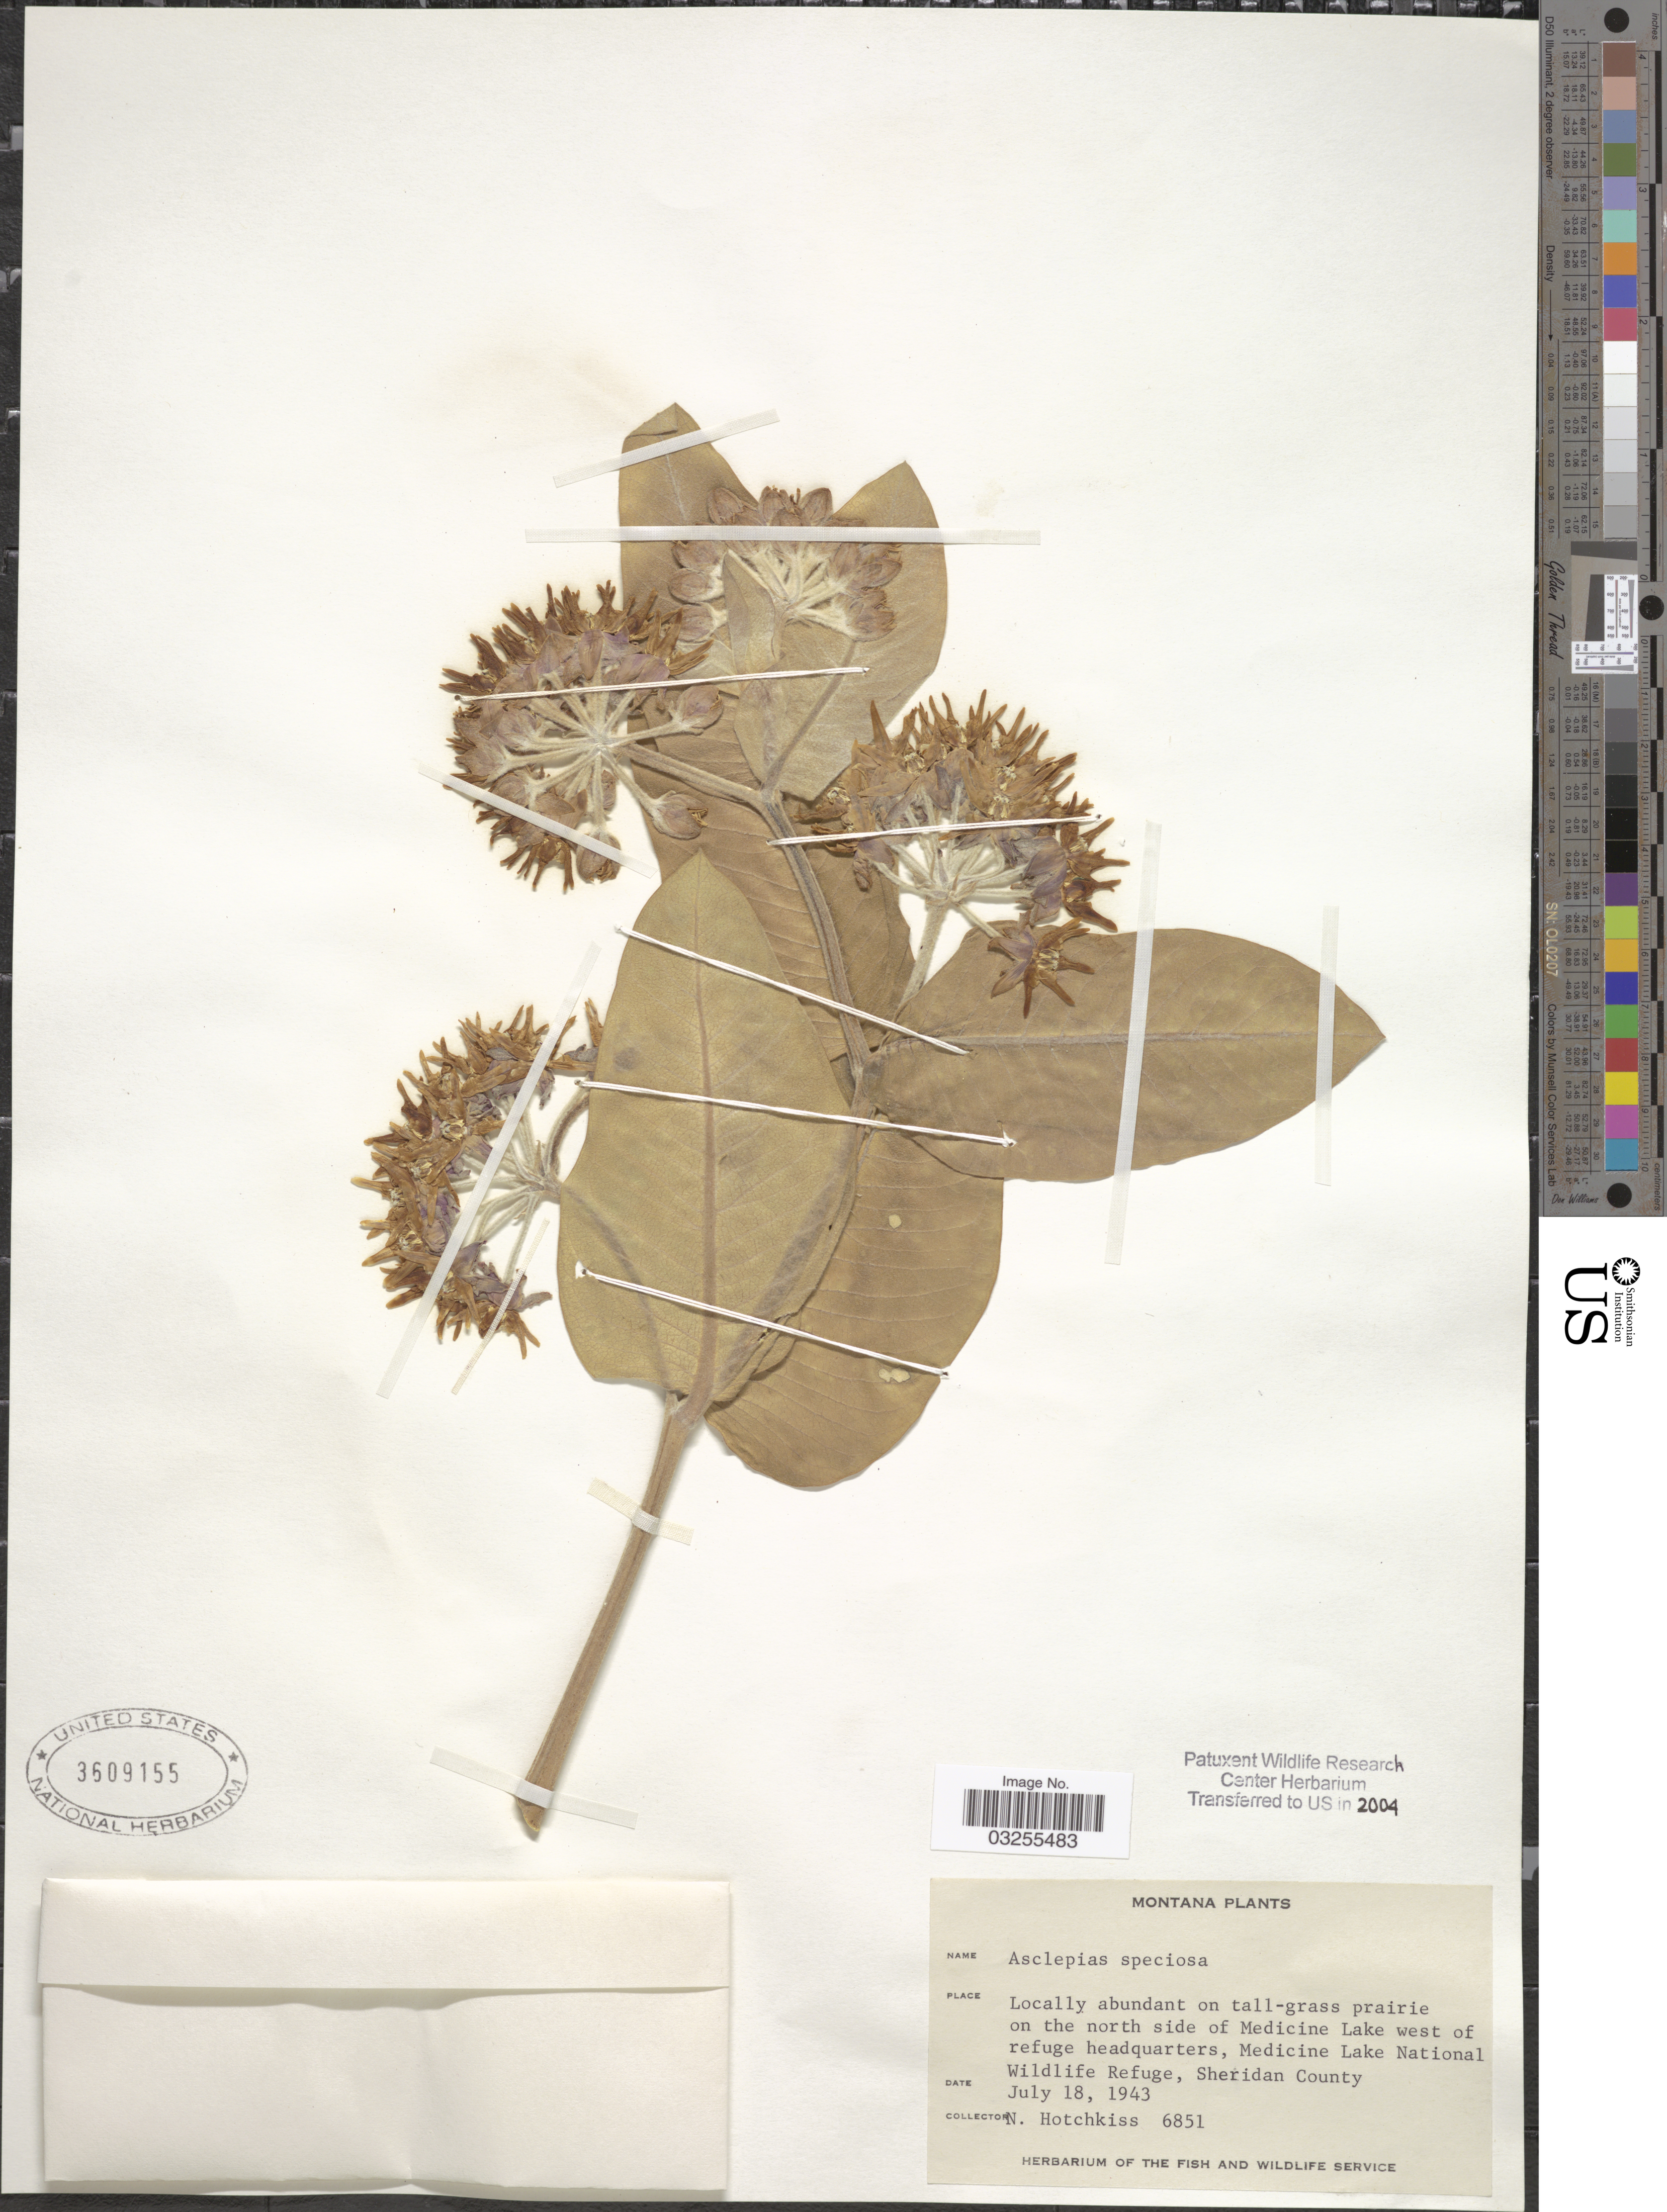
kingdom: Plantae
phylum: Tracheophyta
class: Magnoliopsida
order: Gentianales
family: Apocynaceae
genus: Asclepias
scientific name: Asclepias speciosa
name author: Torr.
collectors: N. Hotchkiss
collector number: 6851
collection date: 1943-07-18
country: United States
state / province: Montana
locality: Locally abundant on tall-grass prairie on the north side of Medicine Lake west of refuge headquarters, Medicine Lake National Wildlife Refuge, Sheridan County.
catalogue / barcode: US 3609155